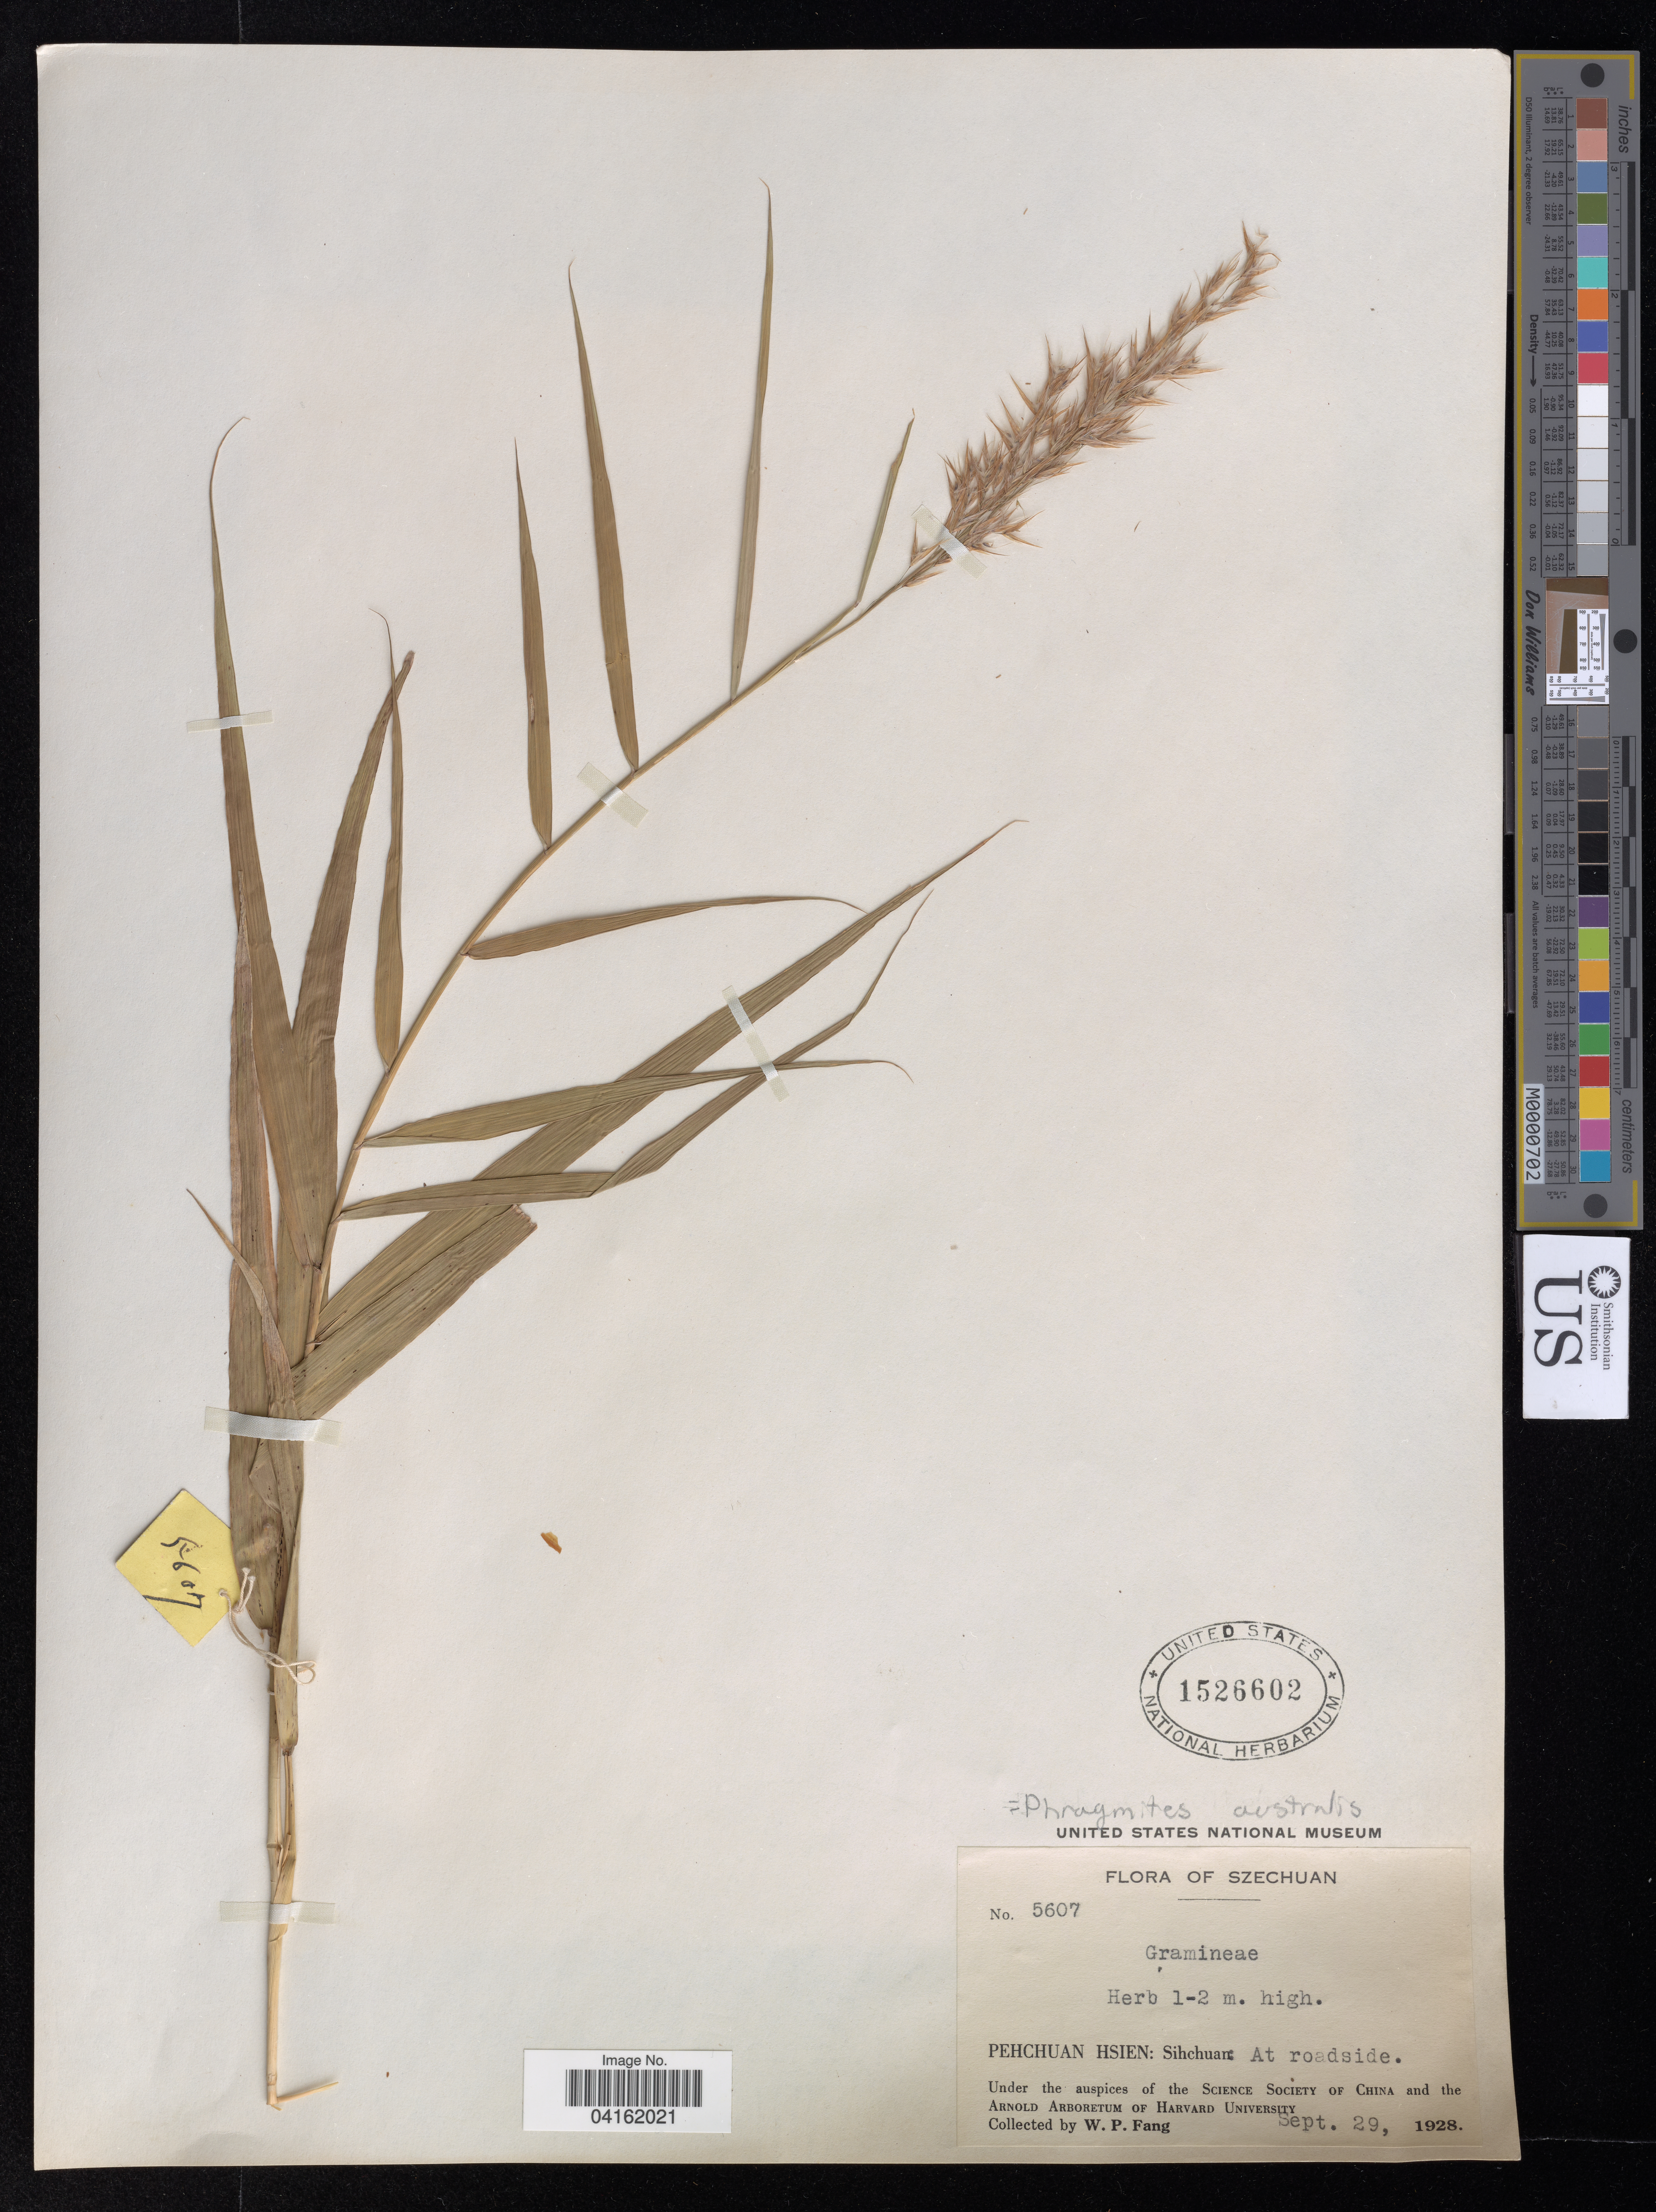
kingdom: Plantae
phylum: Tracheophyta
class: Liliopsida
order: Poales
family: Poaceae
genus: Phragmites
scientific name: Phragmites australis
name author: (Cav.) Trin. ex Steud.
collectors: W. P. Fang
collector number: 5607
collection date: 1928-09-29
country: China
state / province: Sichuan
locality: Szechuan. Pehchuan Hsien: Sihchuan.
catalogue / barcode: US 1526602